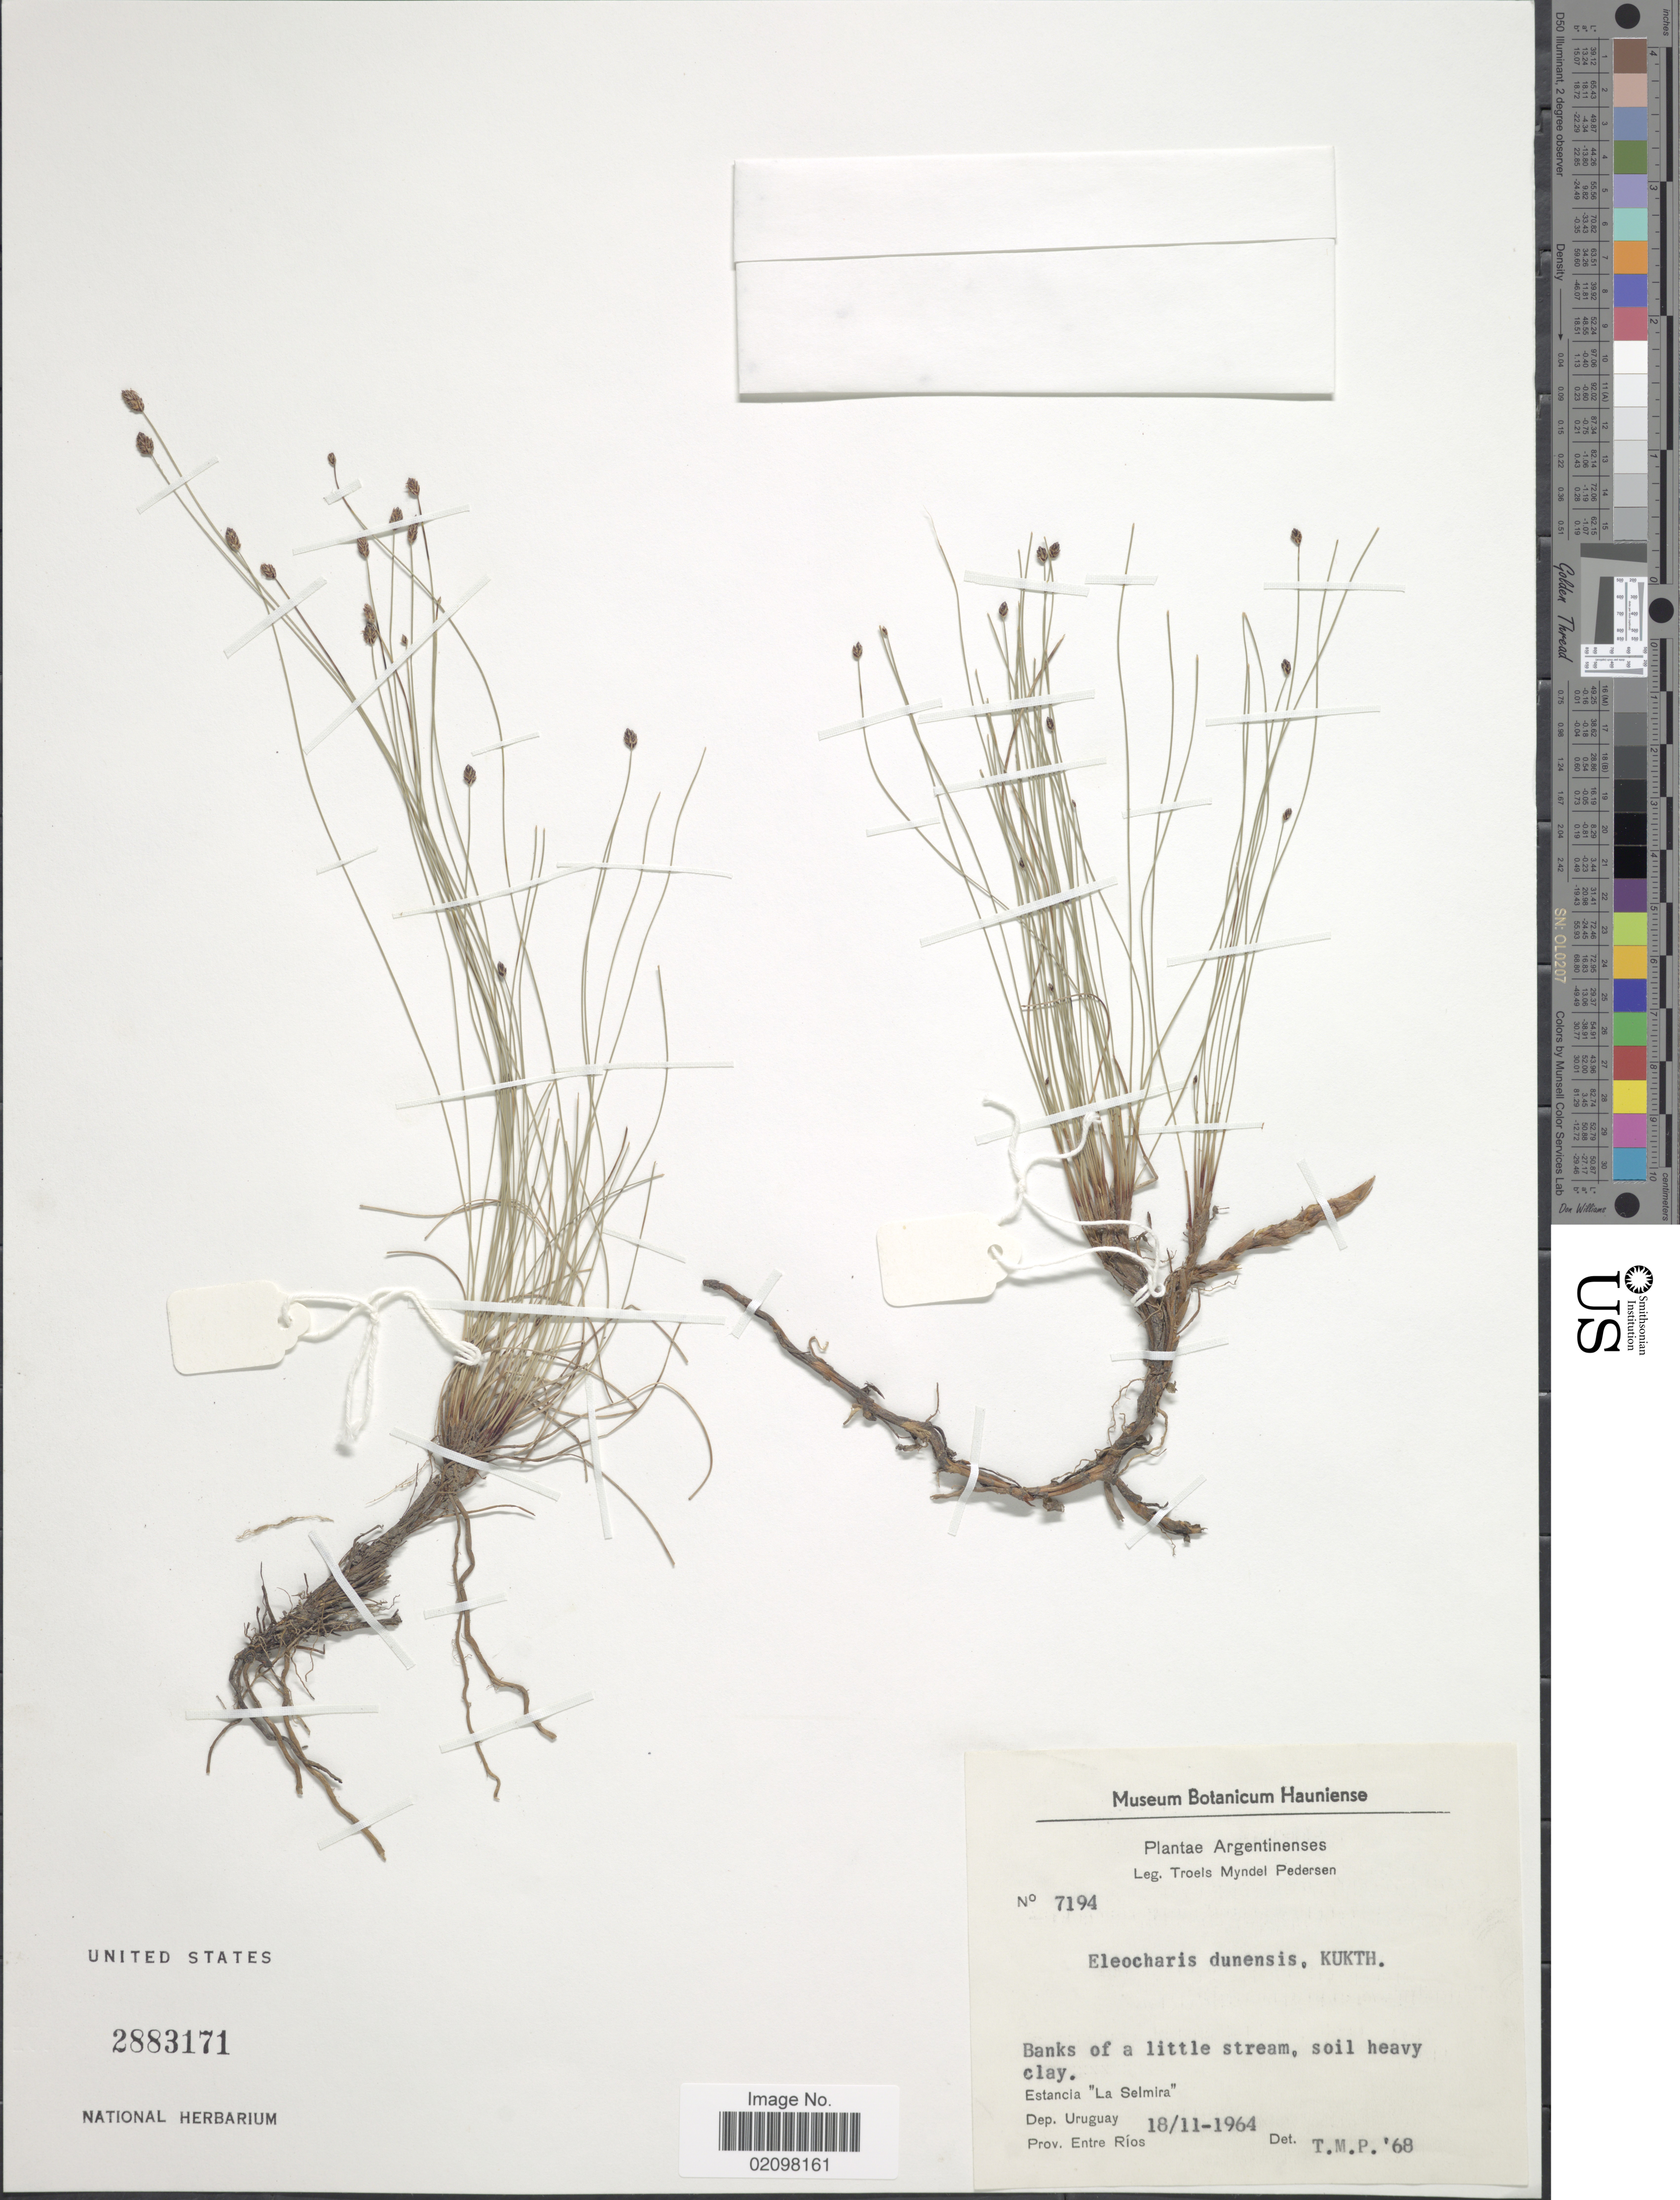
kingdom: Plantae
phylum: Tracheophyta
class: Liliopsida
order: Poales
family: Cyperaceae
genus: Eleocharis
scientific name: Eleocharis dunensis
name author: Kük.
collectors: T. Pederson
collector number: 7194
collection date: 1964-11-18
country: Argentina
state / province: Entre Rios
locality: Estancia "La Selmira" Dep. Uruguay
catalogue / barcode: US 2883171